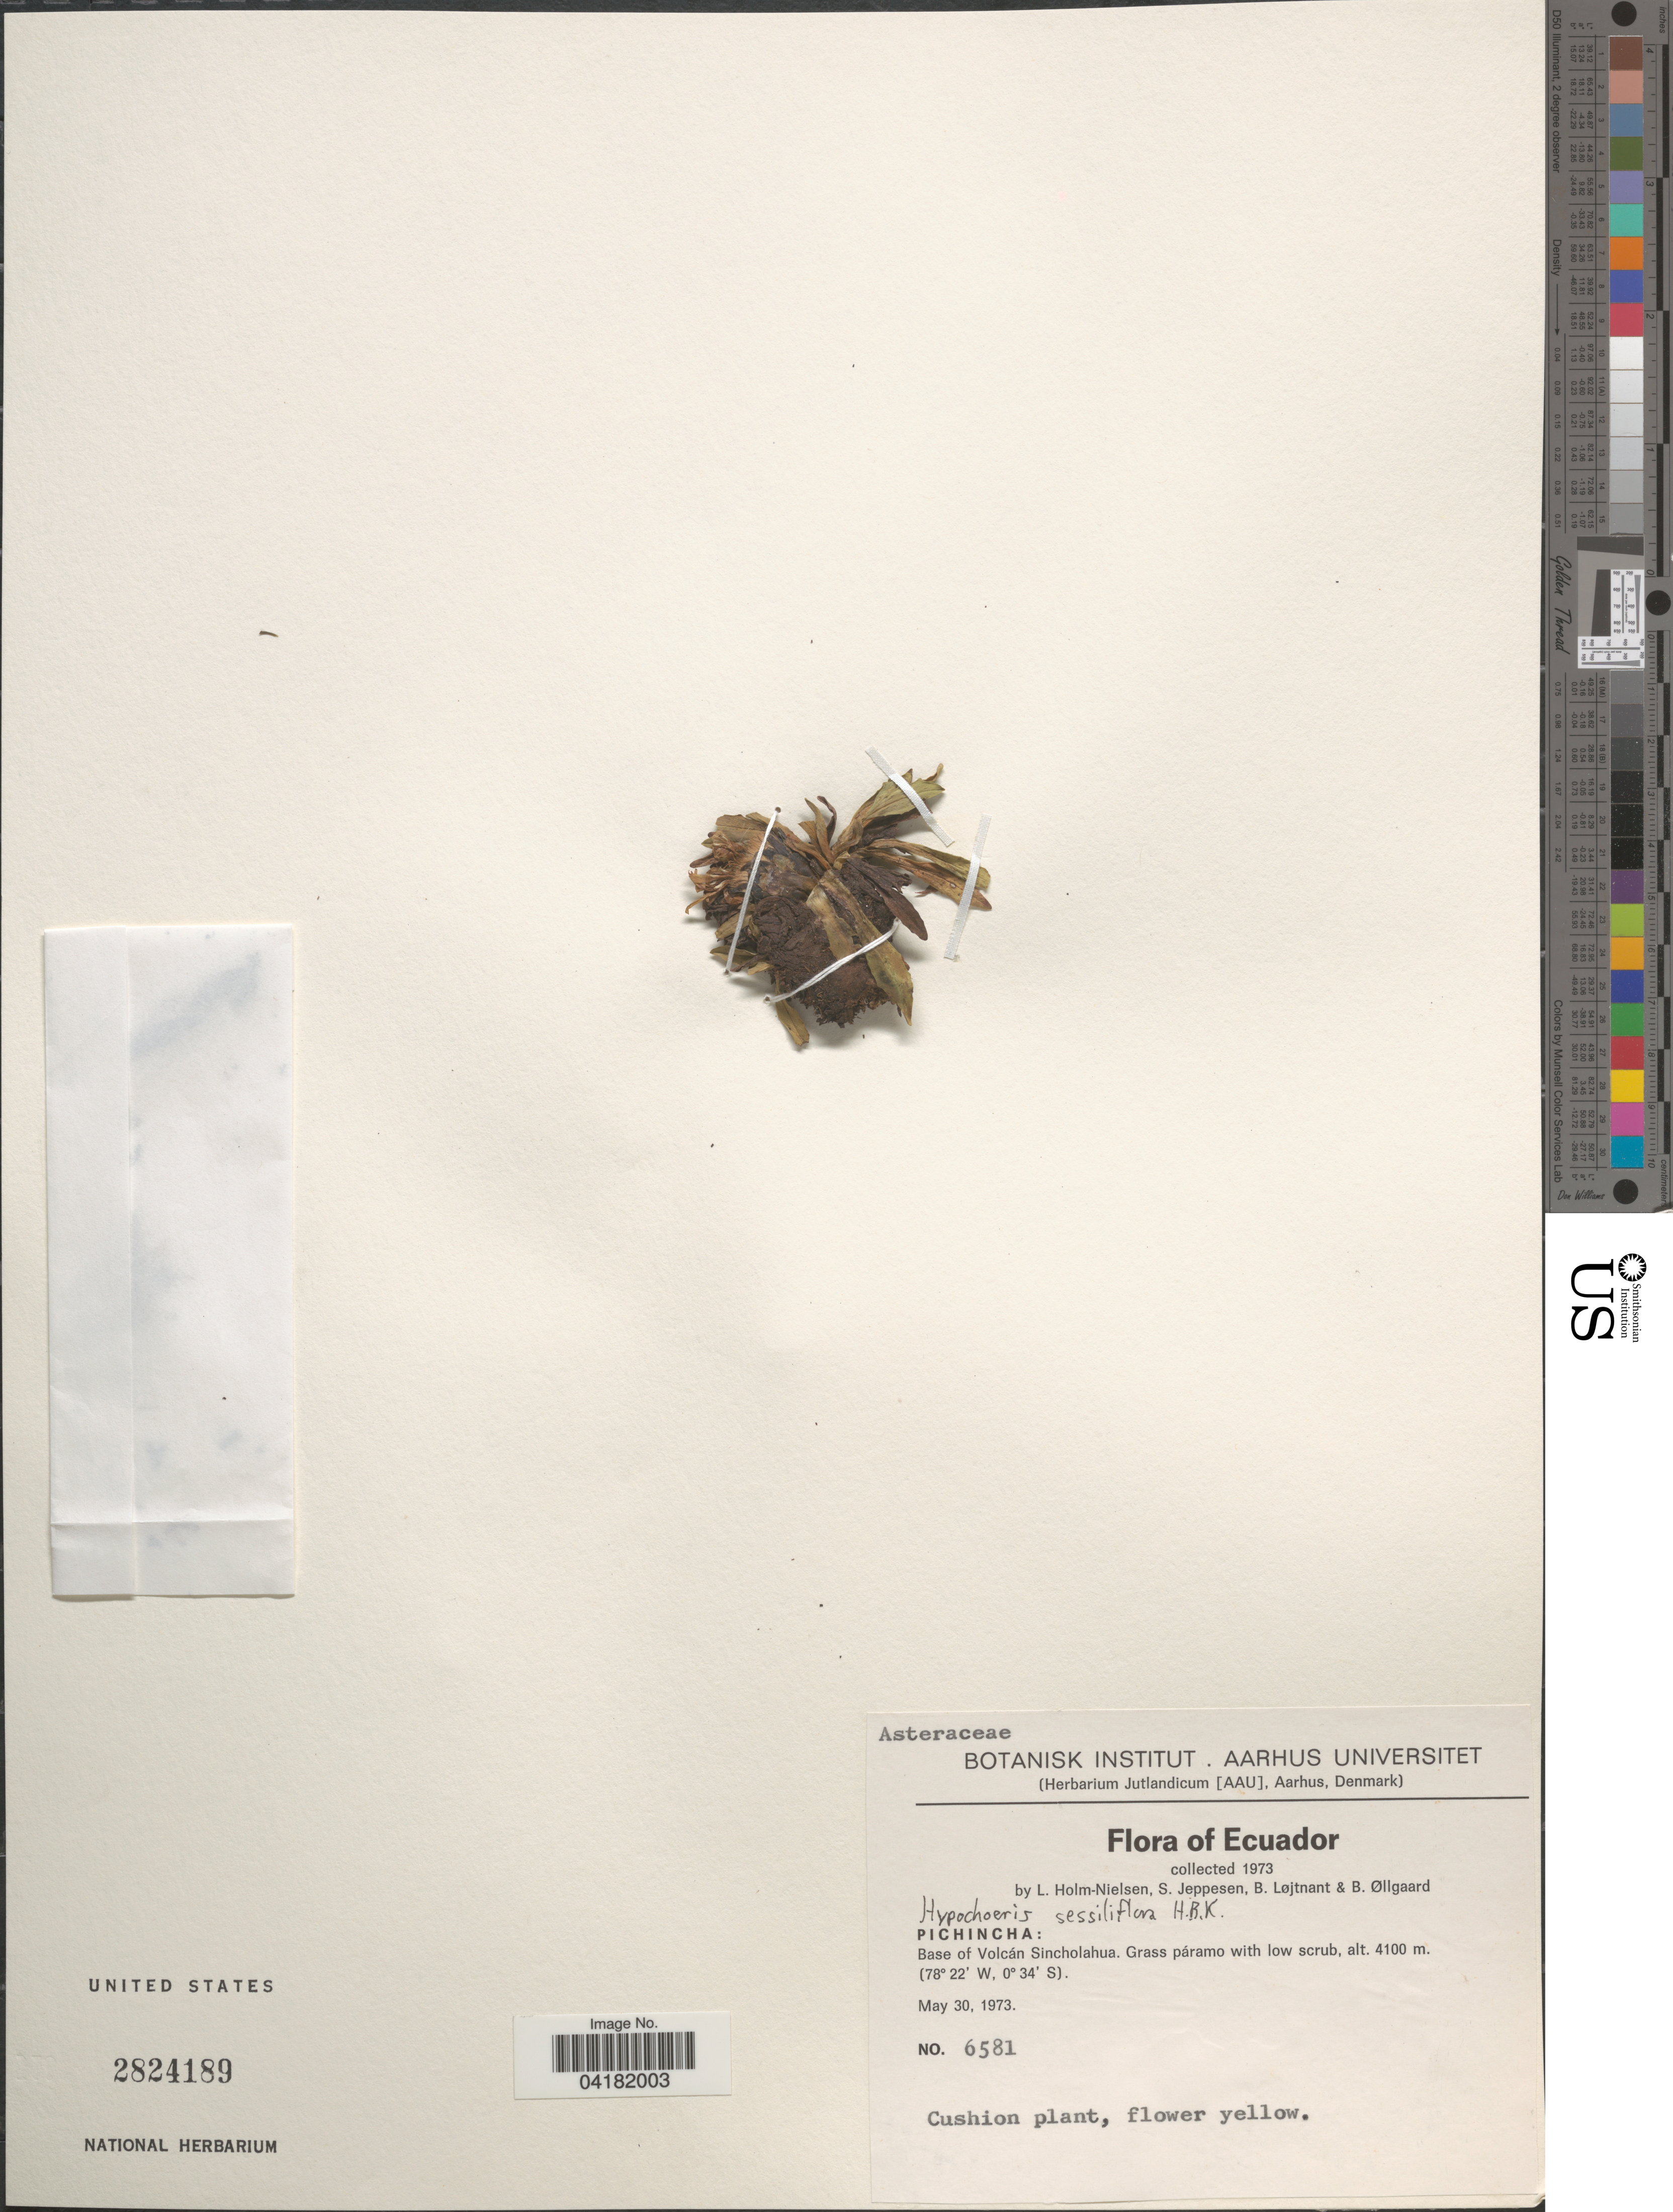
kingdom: Plantae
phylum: Tracheophyta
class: Magnoliopsida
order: Asterales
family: Asteraceae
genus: Hypochaeris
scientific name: Hypochaeris sessiliflora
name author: Kunth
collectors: L. Holm-Nielsen, S. Jeppesen, B. Löjtnant & B. Øllgaard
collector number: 6581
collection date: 1973-05-30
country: Ecuador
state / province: Pichincha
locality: Base of Volcán Sincholahua.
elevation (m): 4100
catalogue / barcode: US 2824189